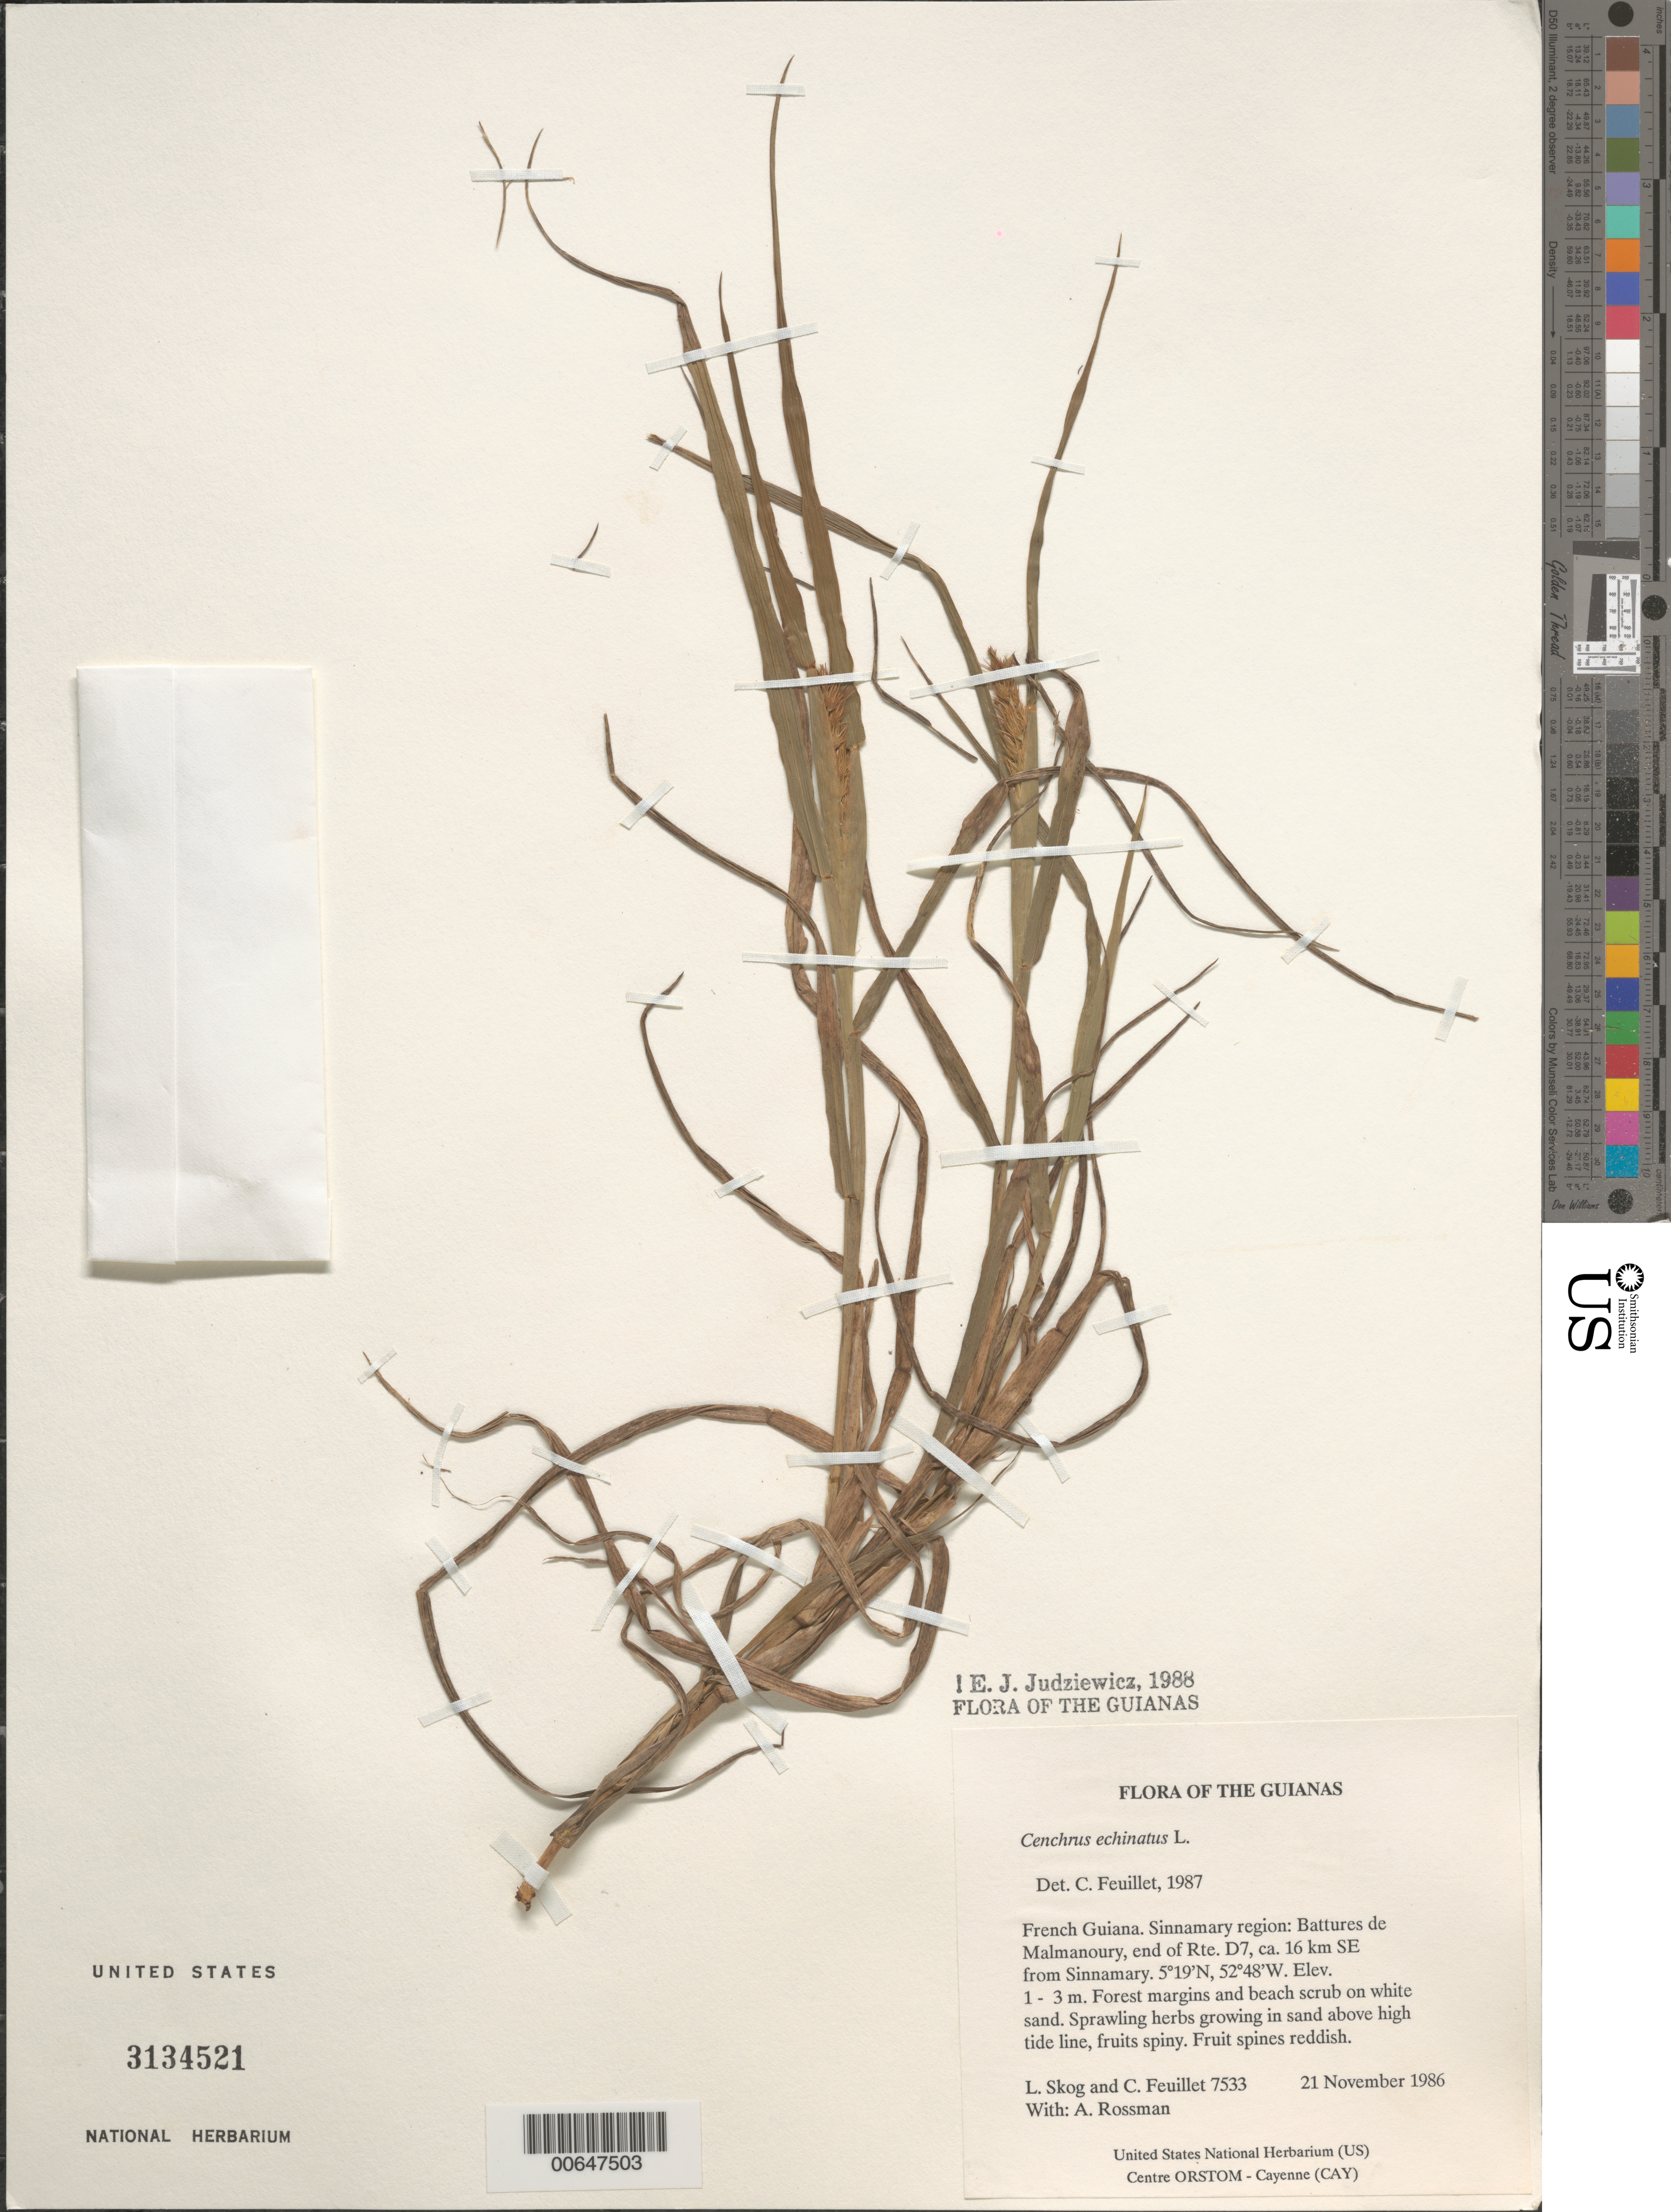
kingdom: Plantae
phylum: Tracheophyta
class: Liliopsida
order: Poales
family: Poaceae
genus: Cenchrus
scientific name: Cenchrus echinatus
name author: L.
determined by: Feuillet, C.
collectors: L. E. Skog, C. Feuillet & A. Rossman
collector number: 7533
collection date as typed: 21 November 1986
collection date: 1986-11-21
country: French Guiana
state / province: Cayenne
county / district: Sinnamary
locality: Battures de Malmanoury, end of Rte. D7, ±16 km SE from Sinnamary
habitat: Forest margins and beach scrub on white sand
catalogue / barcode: US 3134521